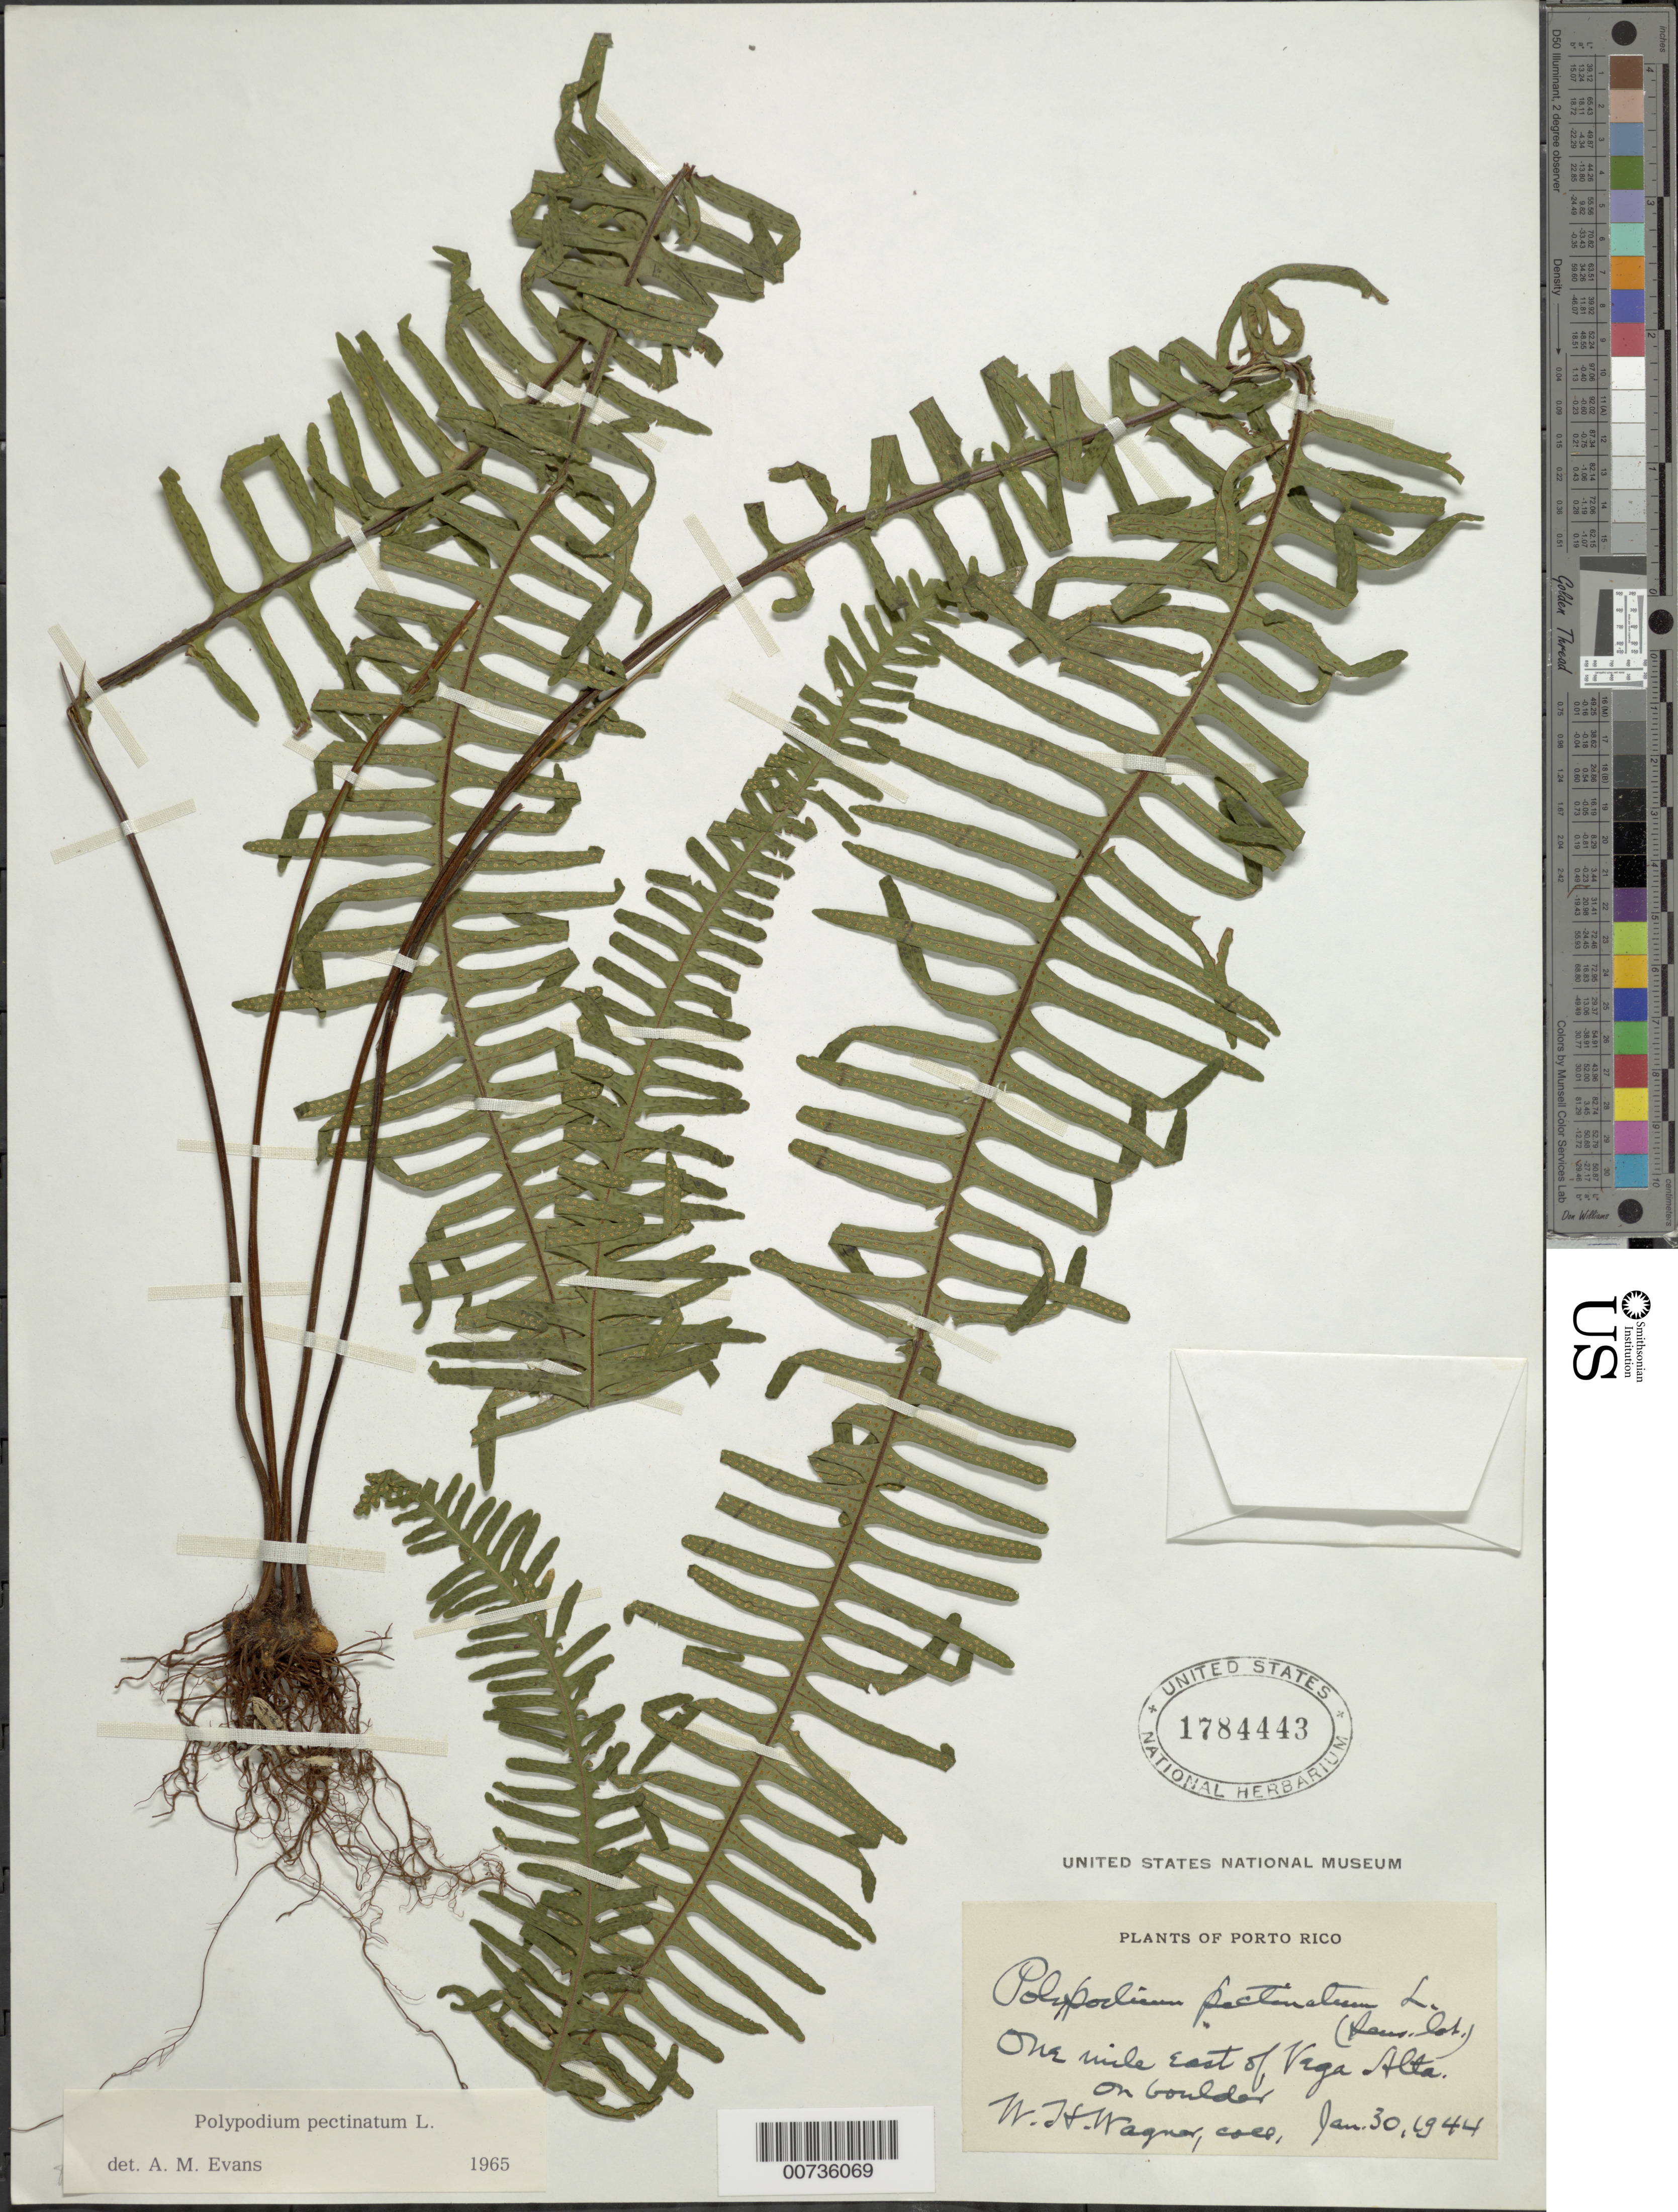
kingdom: Plantae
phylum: Tracheophyta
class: Polypodiopsida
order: Polypodiales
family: Polypodiaceae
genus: Pecluma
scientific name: Pecluma pectinata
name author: (L.) M.G. Price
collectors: W. H. Wagner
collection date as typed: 30 Jan 1944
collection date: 1944-01-30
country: Puerto Rico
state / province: Vega Alta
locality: Vega Alta, 1 mi E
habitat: On boulder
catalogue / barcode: US 1784443